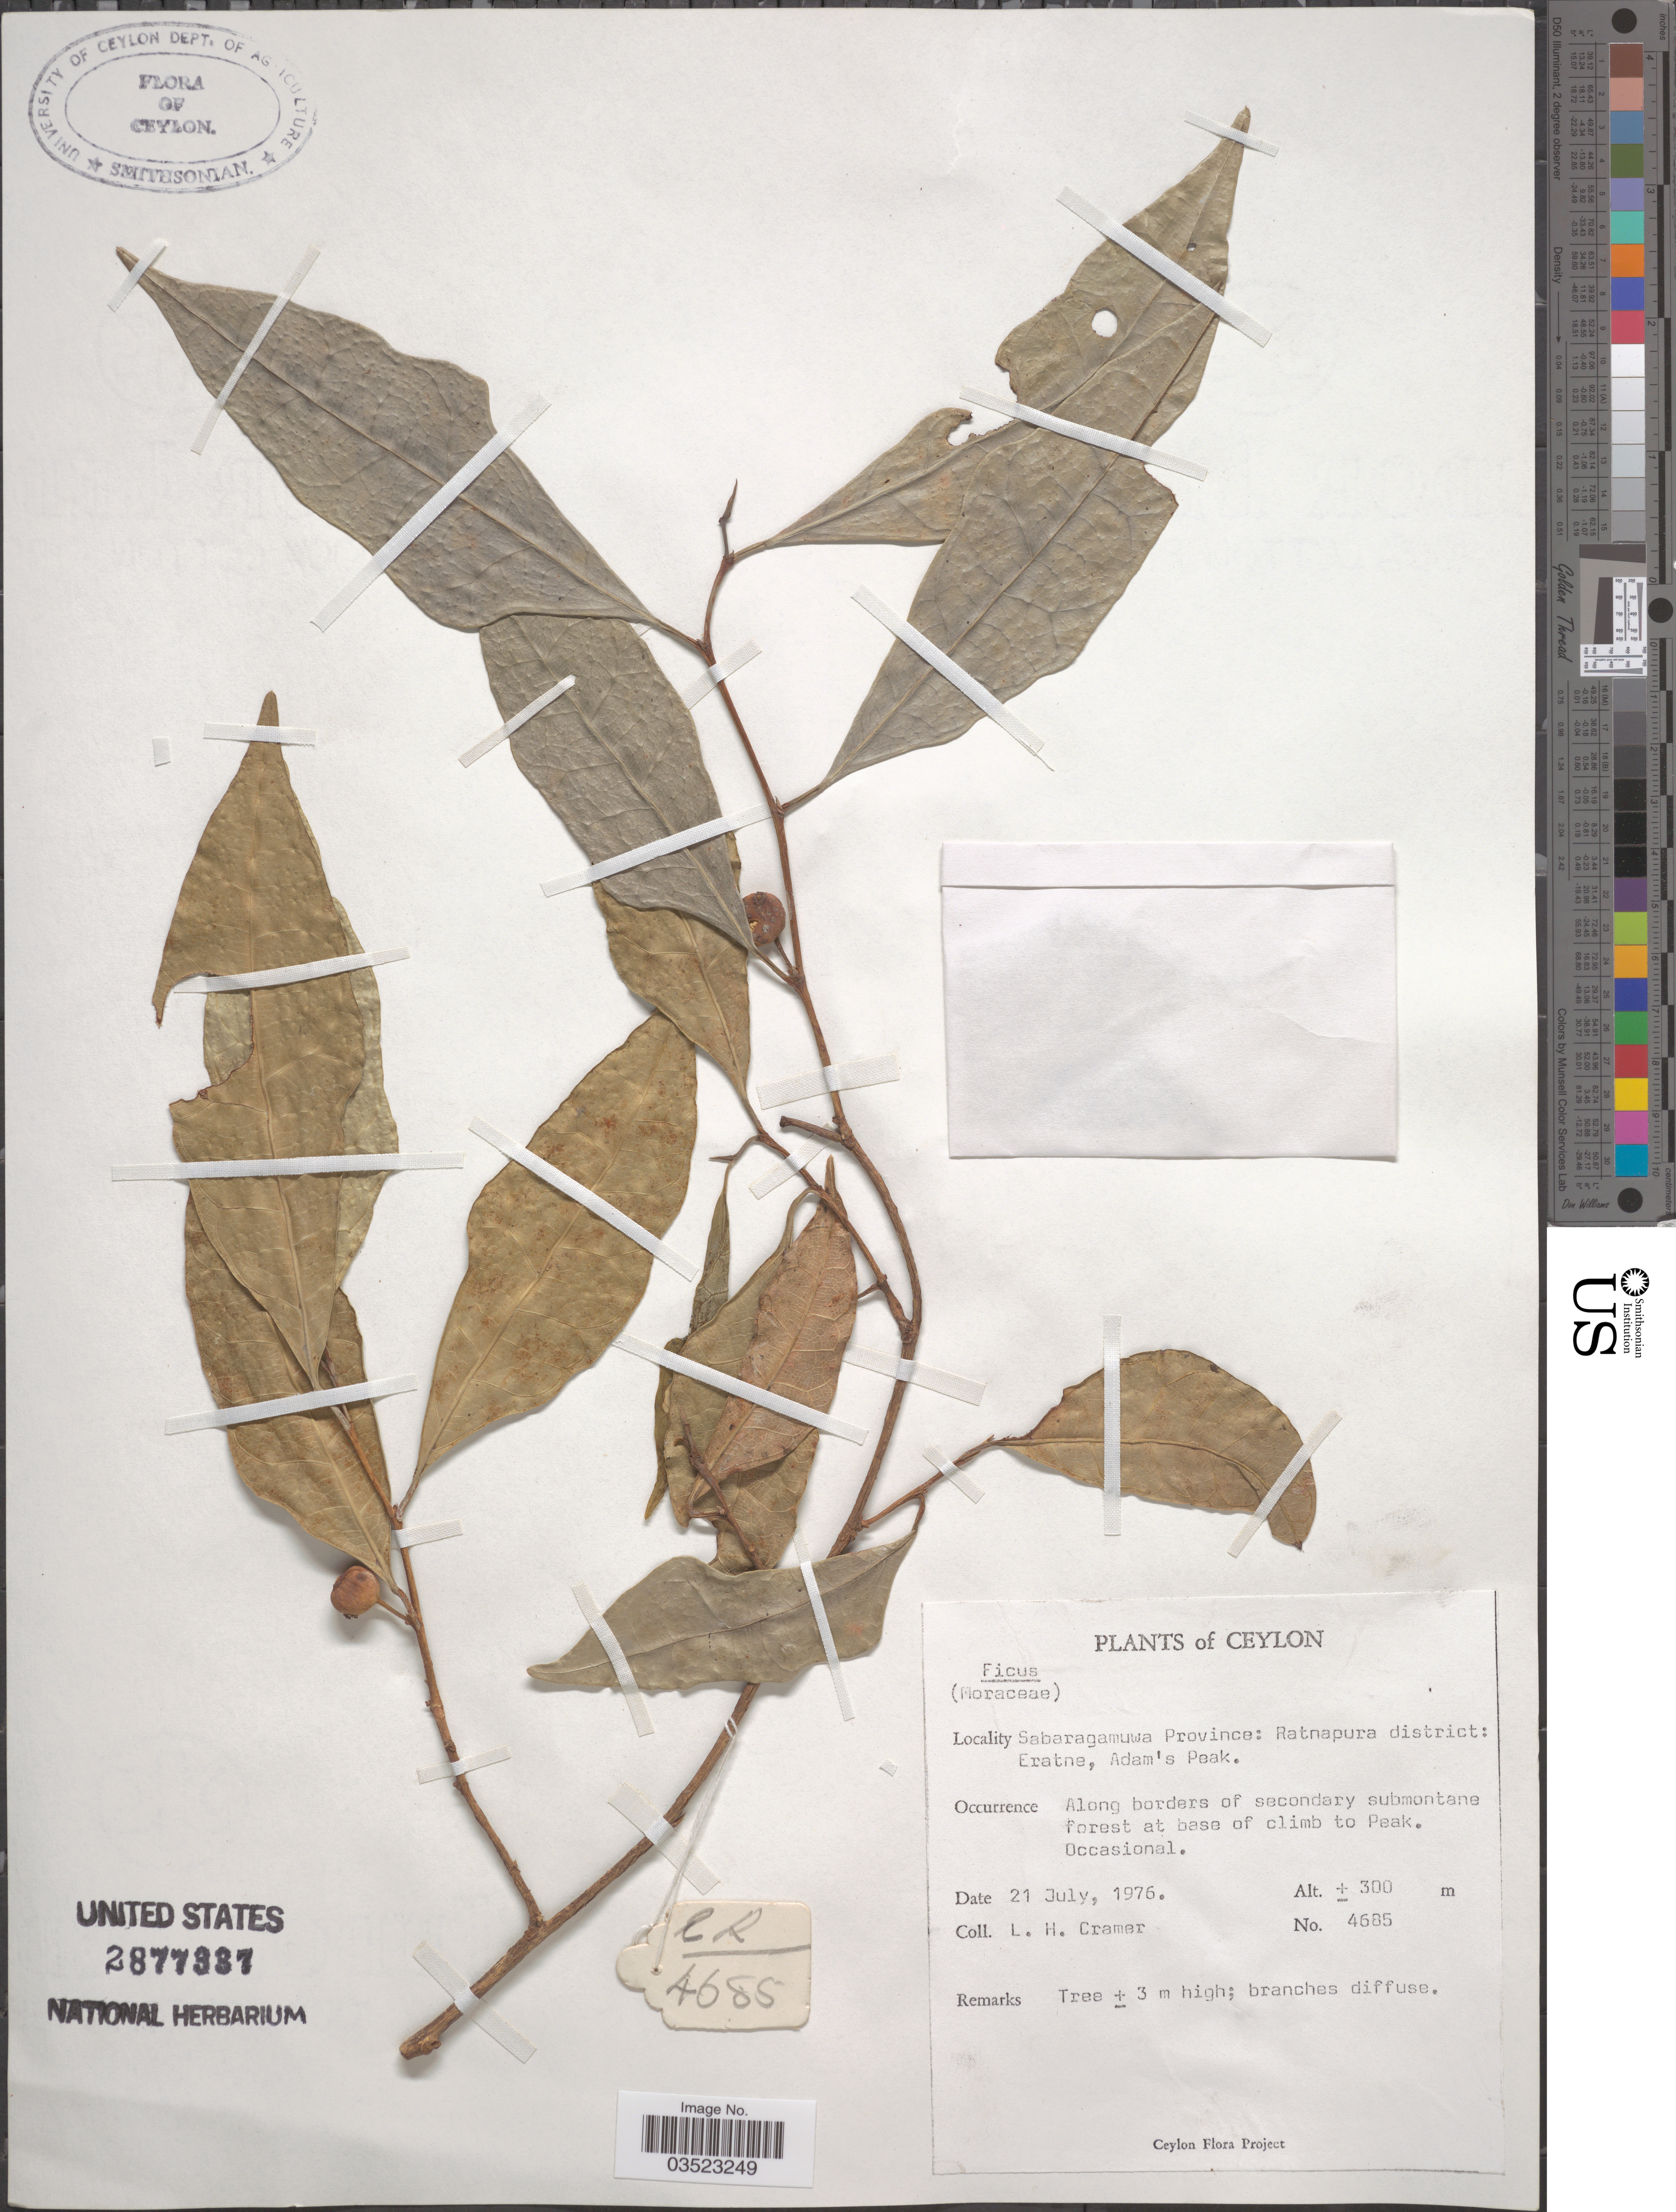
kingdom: Plantae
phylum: Tracheophyta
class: Magnoliopsida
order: Rosales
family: Moraceae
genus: Ficus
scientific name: Ficus sp.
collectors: L. H. Cramer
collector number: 4685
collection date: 1976-07-21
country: Sri Lanka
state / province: Sabaragamuwa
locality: Ceylon. Ratnapura district: Eratne, Adam's Peak. Along borders of secondary submontane forest at base of climb to Peak.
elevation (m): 300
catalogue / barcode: US 2877337